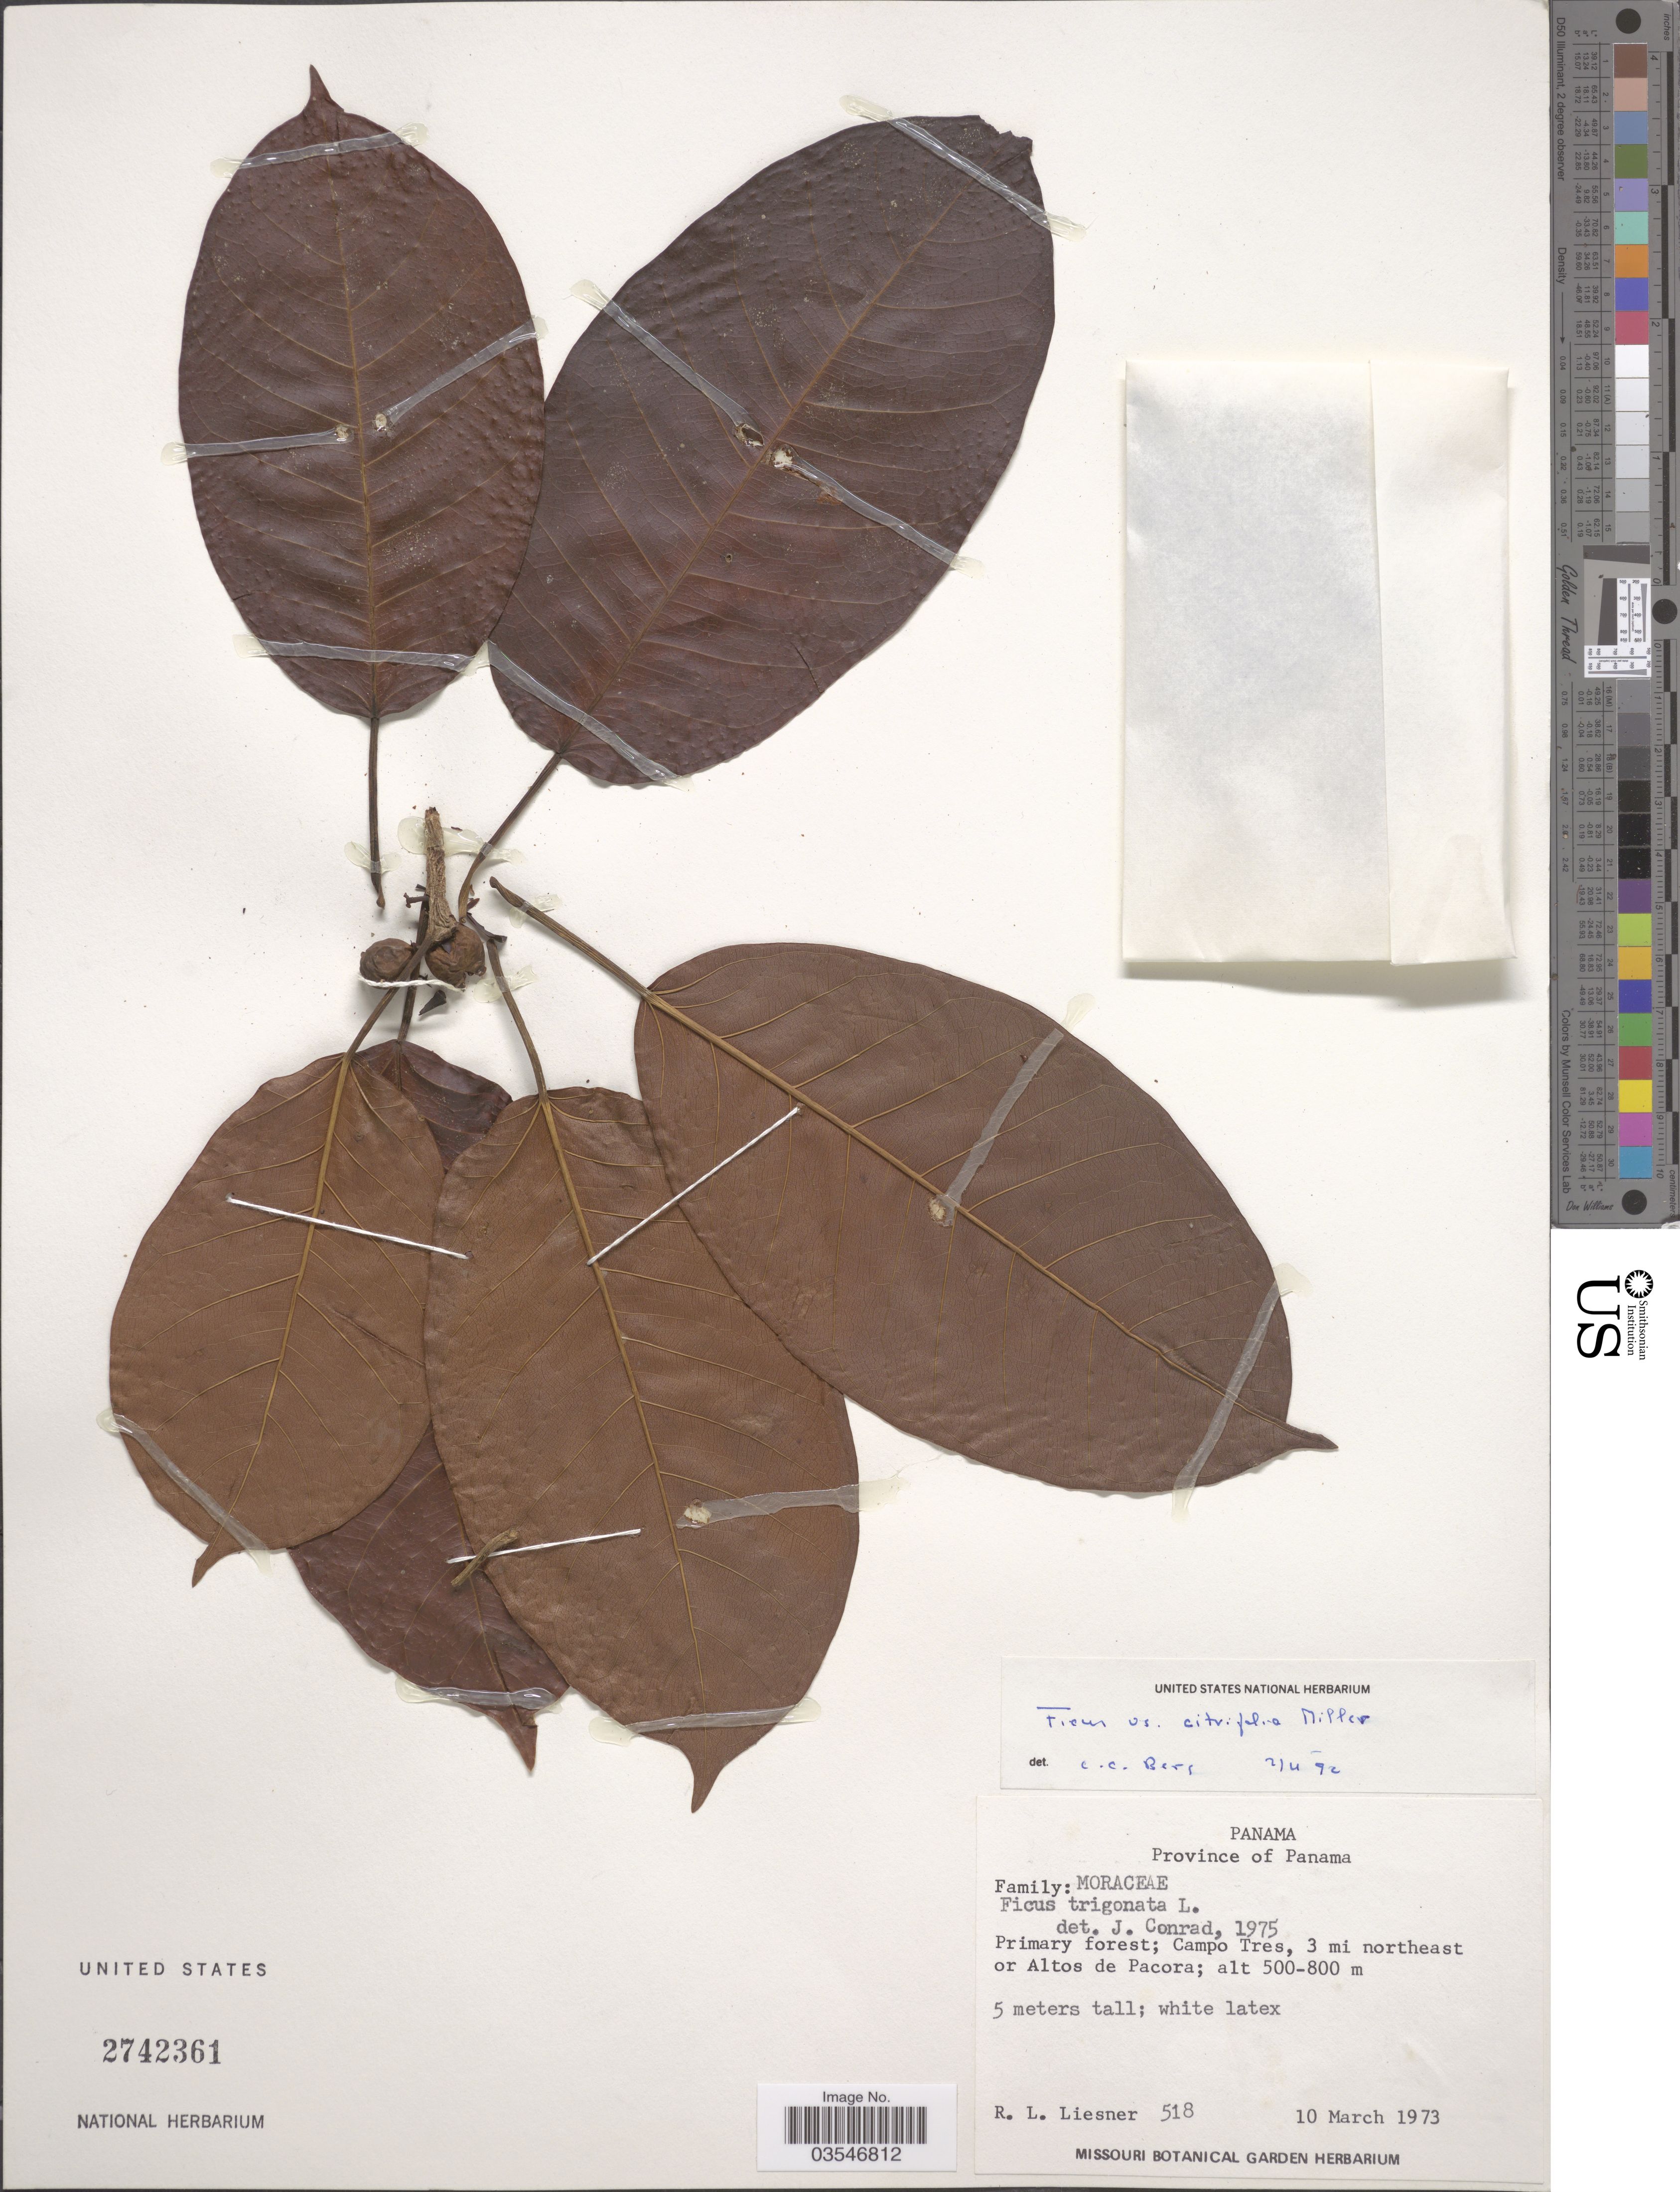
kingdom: Plantae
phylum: Tracheophyta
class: Magnoliopsida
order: Rosales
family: Moraceae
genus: Ficus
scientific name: Ficus hemsleyana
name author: King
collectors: R. L. Liesner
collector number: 518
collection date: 1973-03-10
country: Panama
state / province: Panamá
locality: Primary forest; Campo Tres, 3 mi northeast or Altos de Pacora.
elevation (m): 500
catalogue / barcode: US 2742361